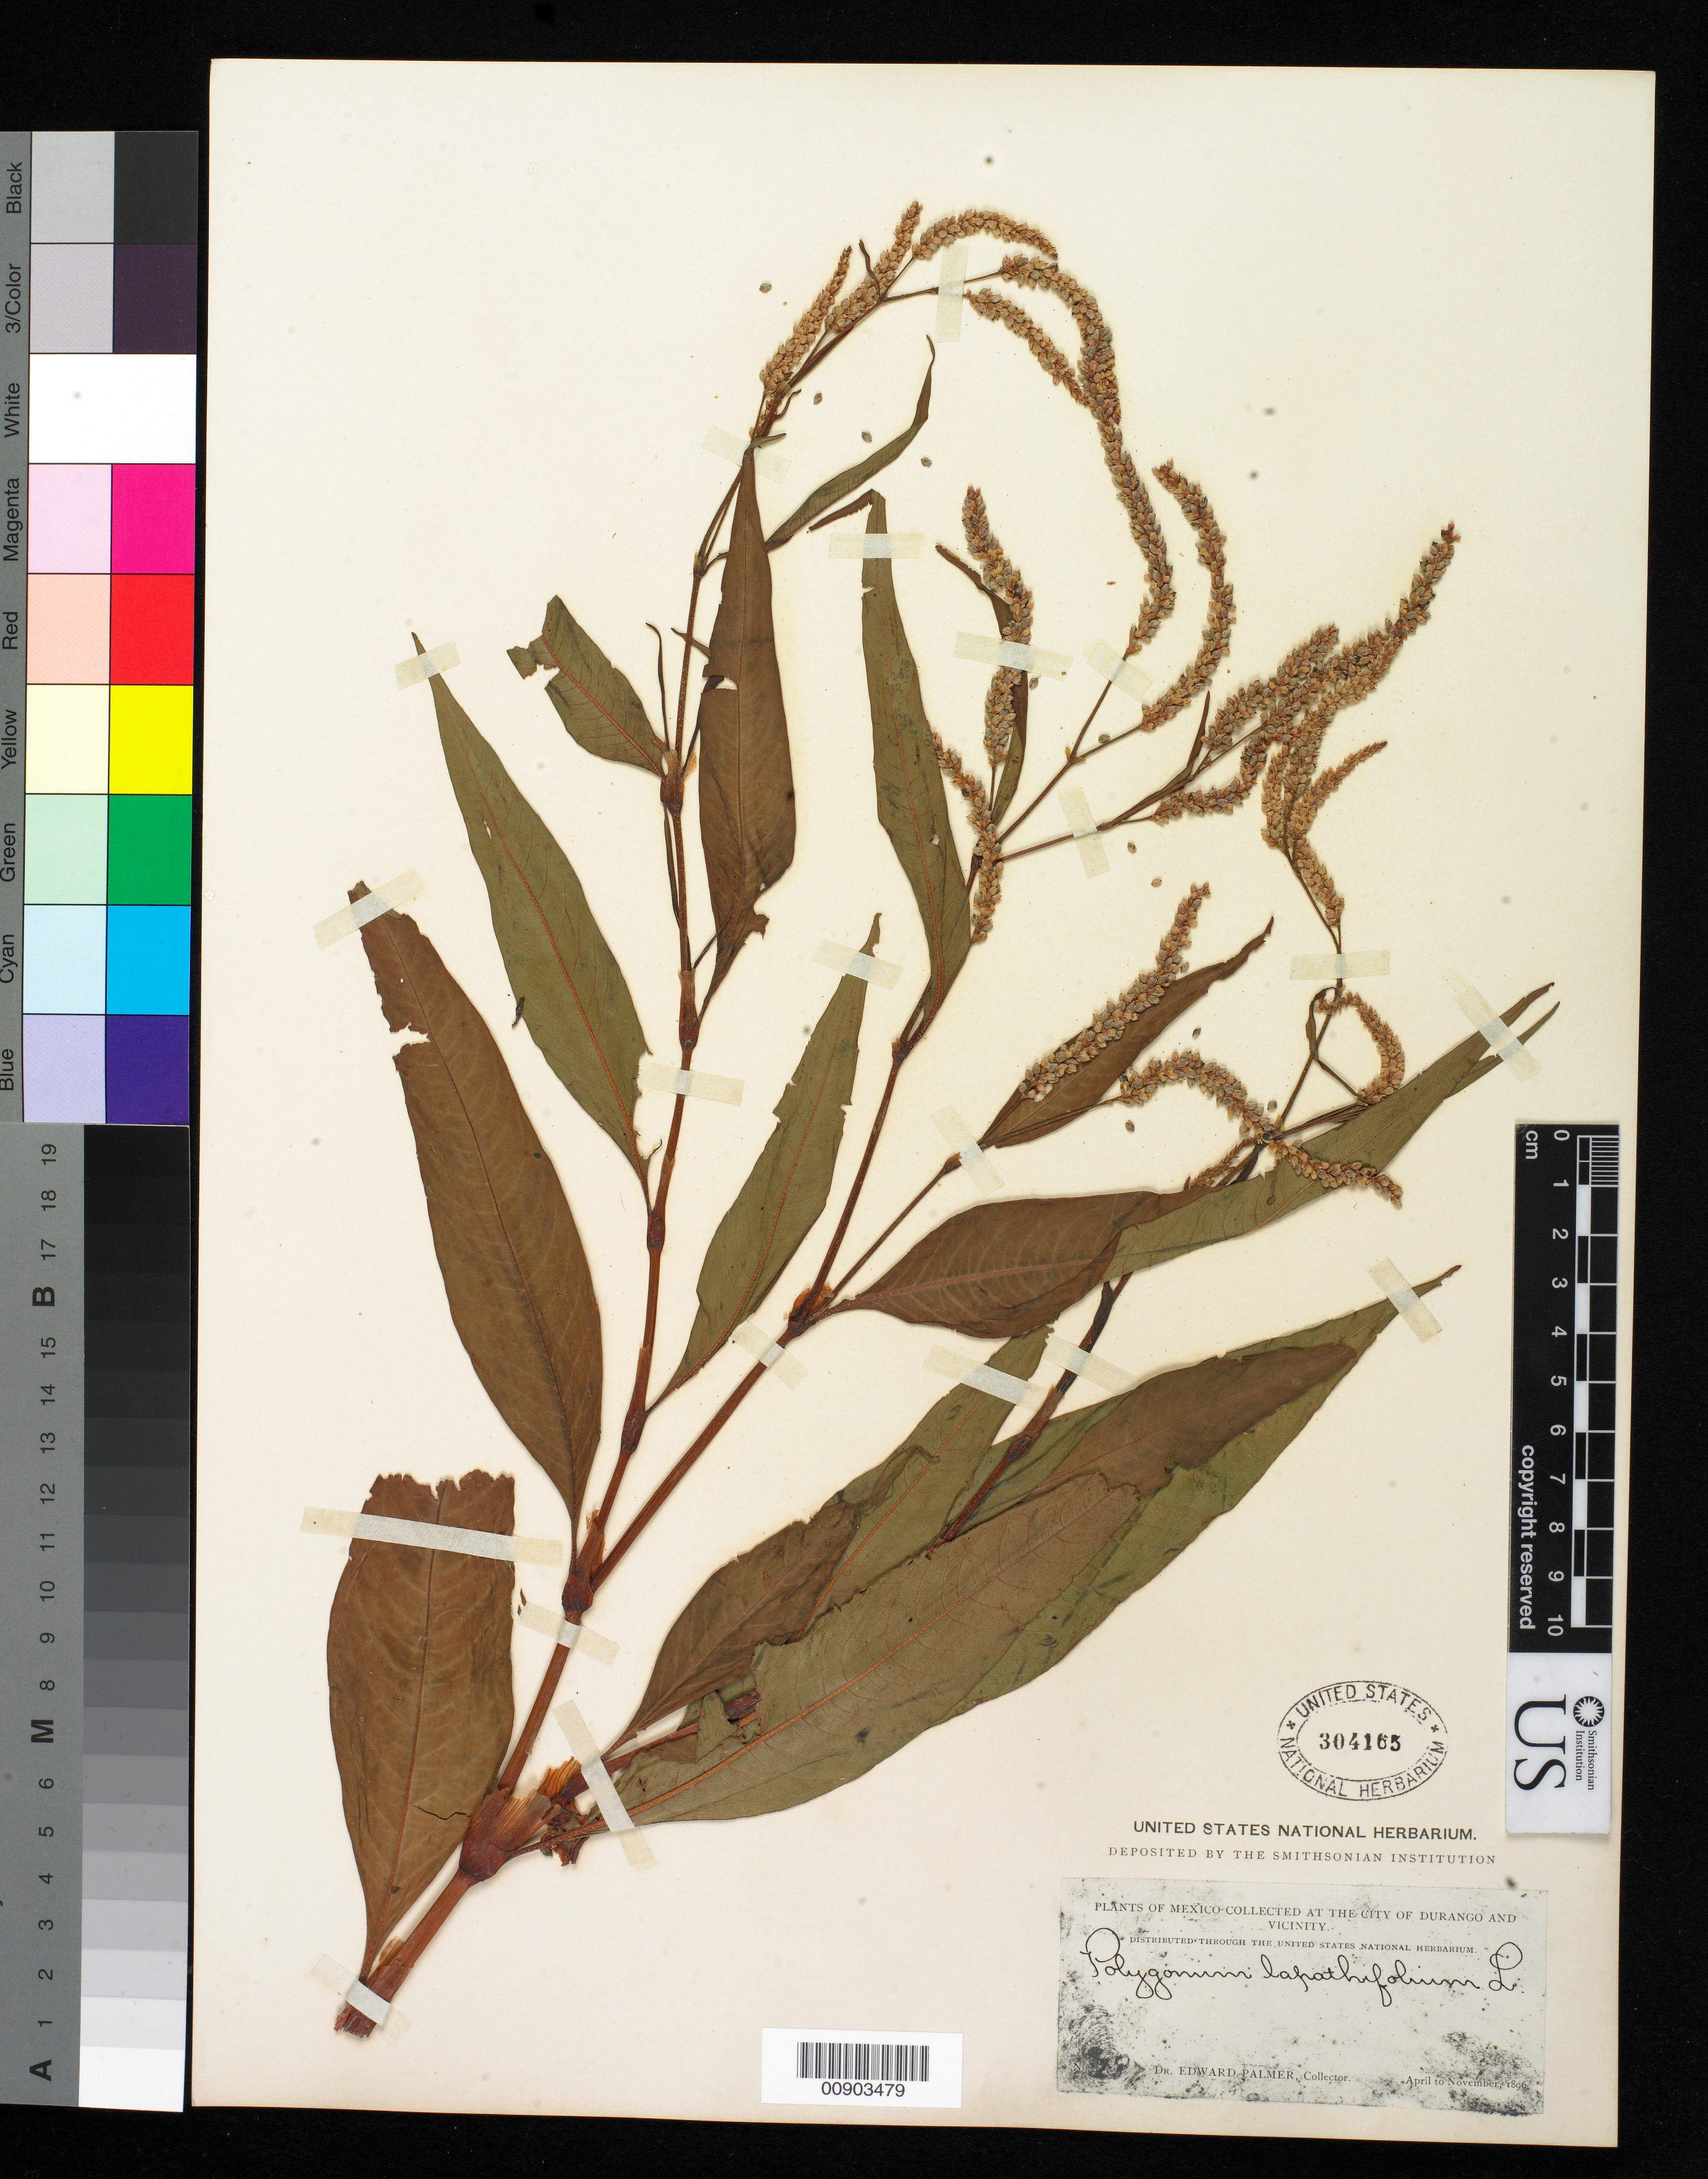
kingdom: Plantae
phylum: Tracheophyta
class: Magnoliopsida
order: Caryophyllales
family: Polygonaceae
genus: Polygonum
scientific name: Polygonum lapathifolium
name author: L.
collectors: E. Palmer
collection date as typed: Apr 1896 to -- Nov 1896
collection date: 1896-04/1896-11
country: Mexico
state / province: Durango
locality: City of Durango and vicinity.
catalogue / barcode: US 304165